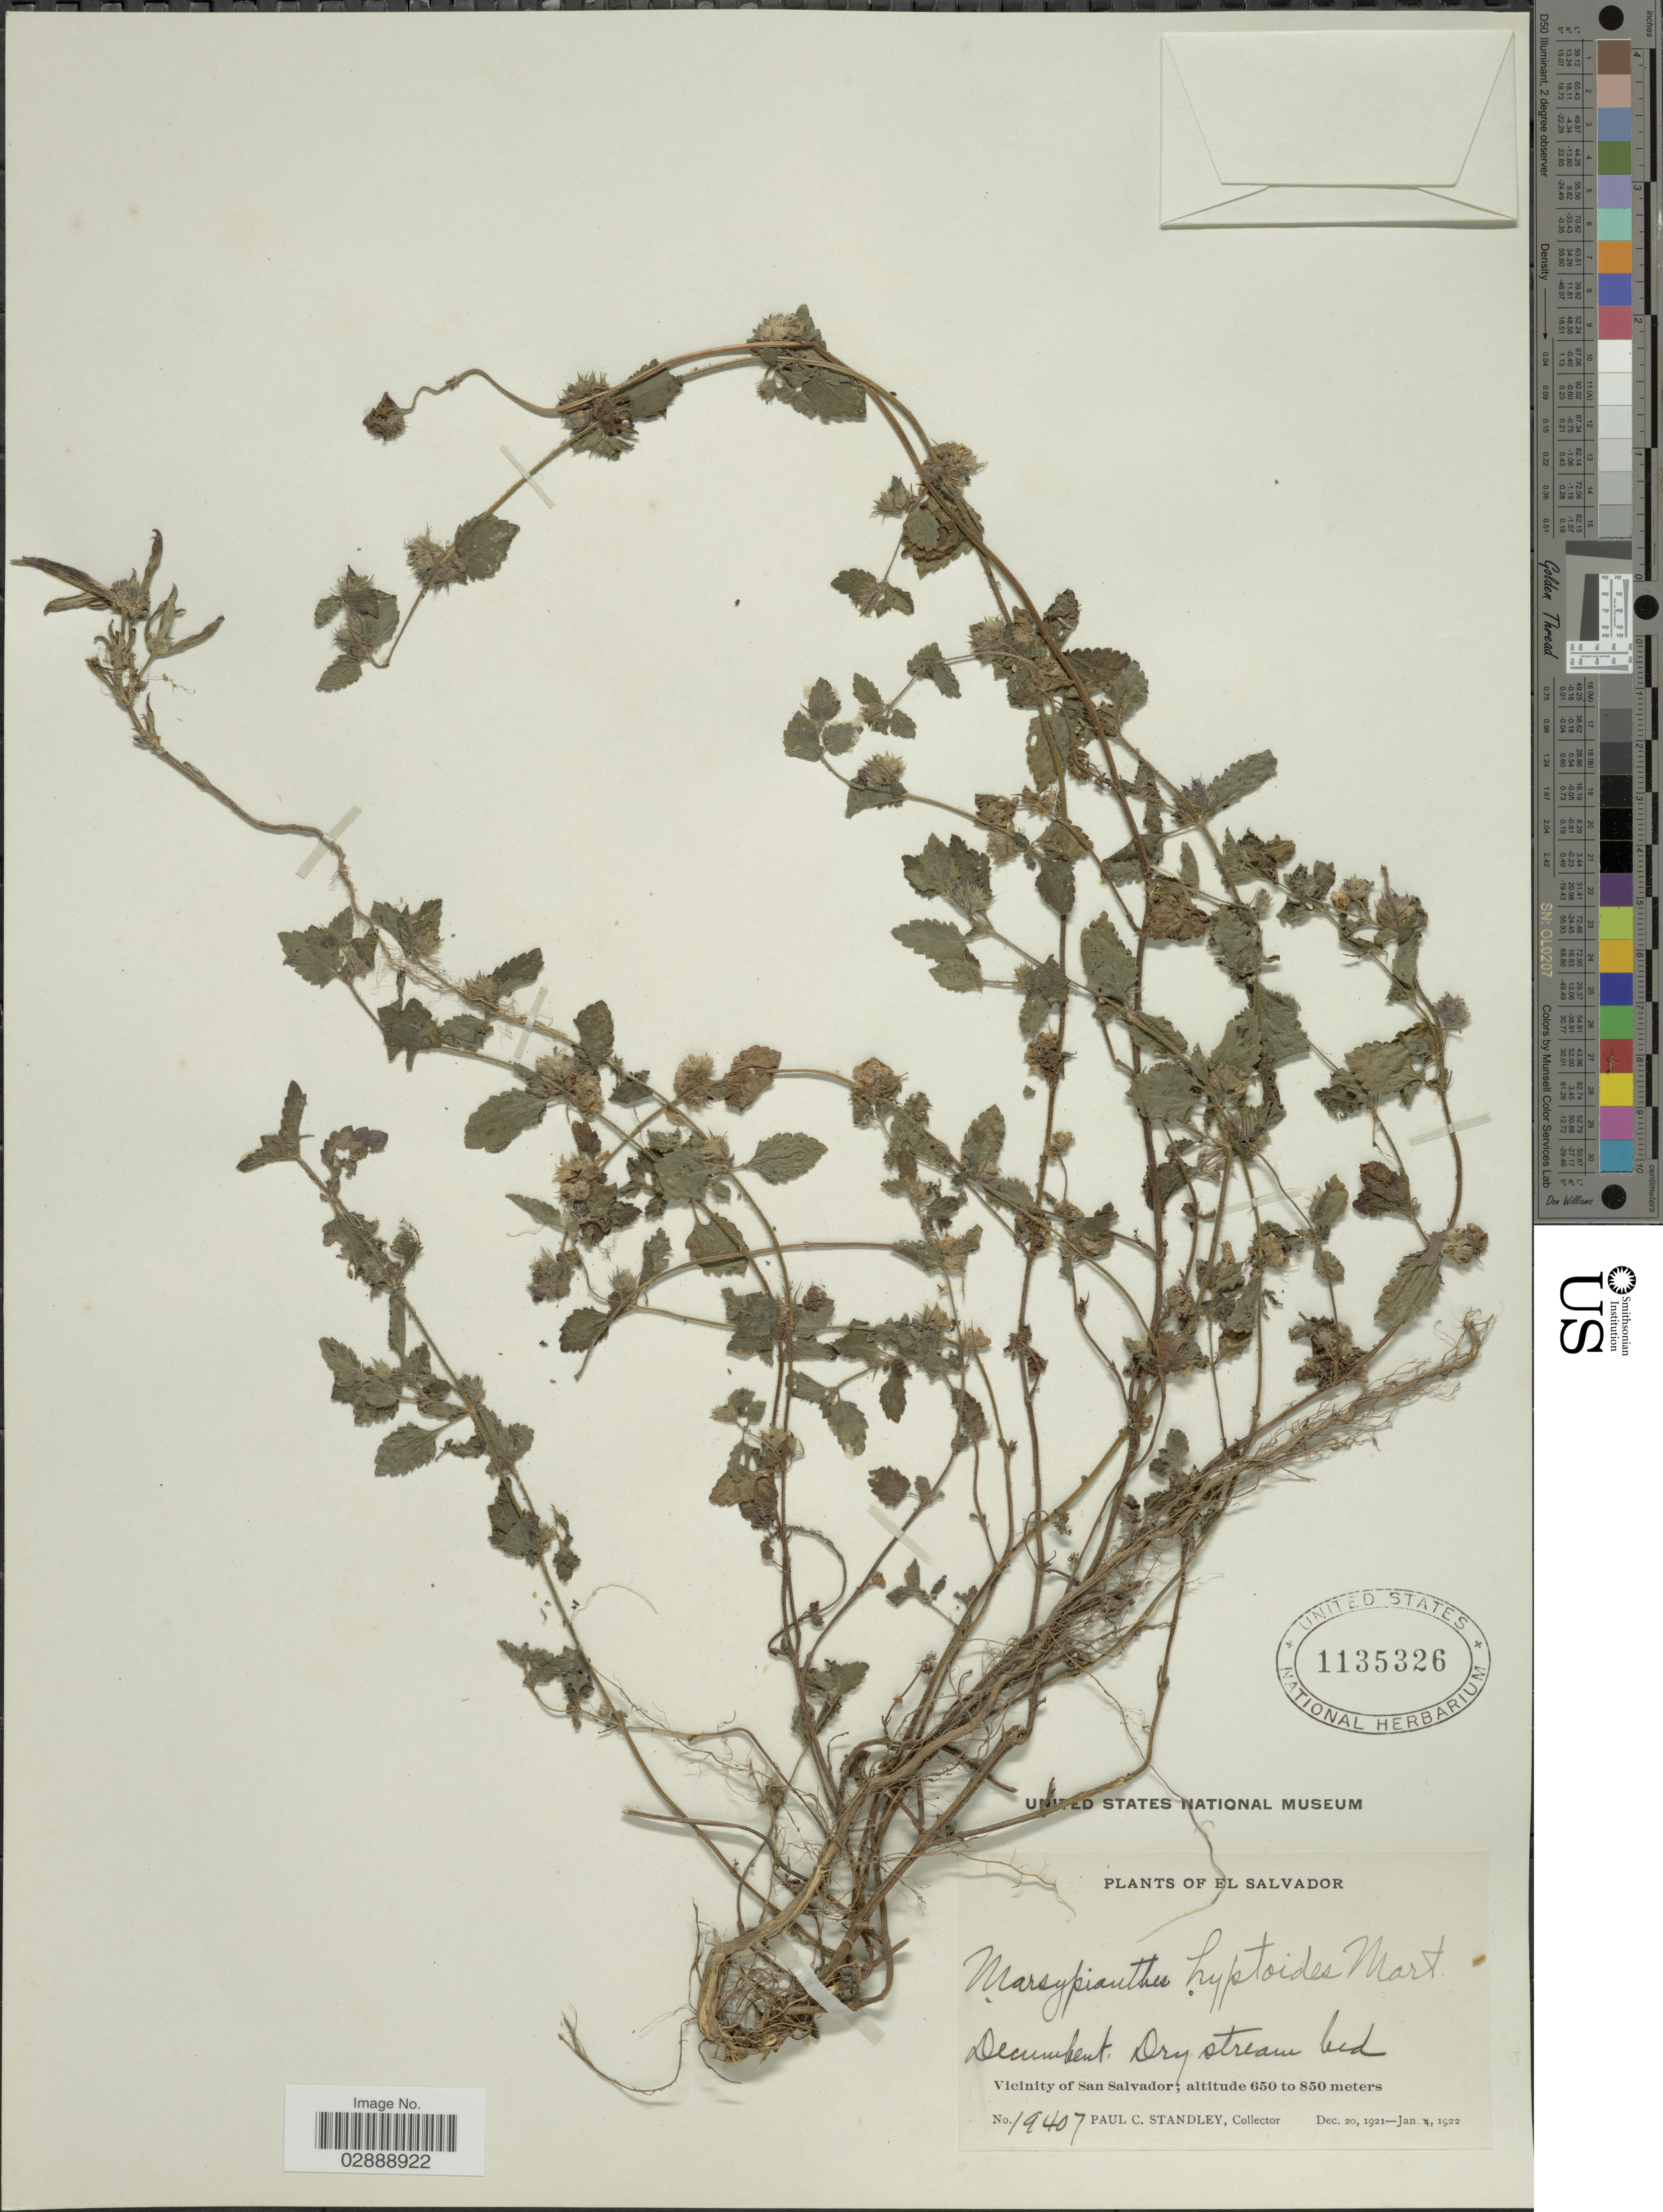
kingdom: Plantae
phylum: Tracheophyta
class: Magnoliopsida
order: Lamiales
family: Lamiaceae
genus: Marsypianthes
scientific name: Marsypianthes chamaedrys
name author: (Vahl) Kuntze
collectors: P. C. Standley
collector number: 19407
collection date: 1921-12-20/1922-01-04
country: El Salvador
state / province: San Salvador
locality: Vicinity of San Salvador.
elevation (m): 650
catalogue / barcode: US 1135326